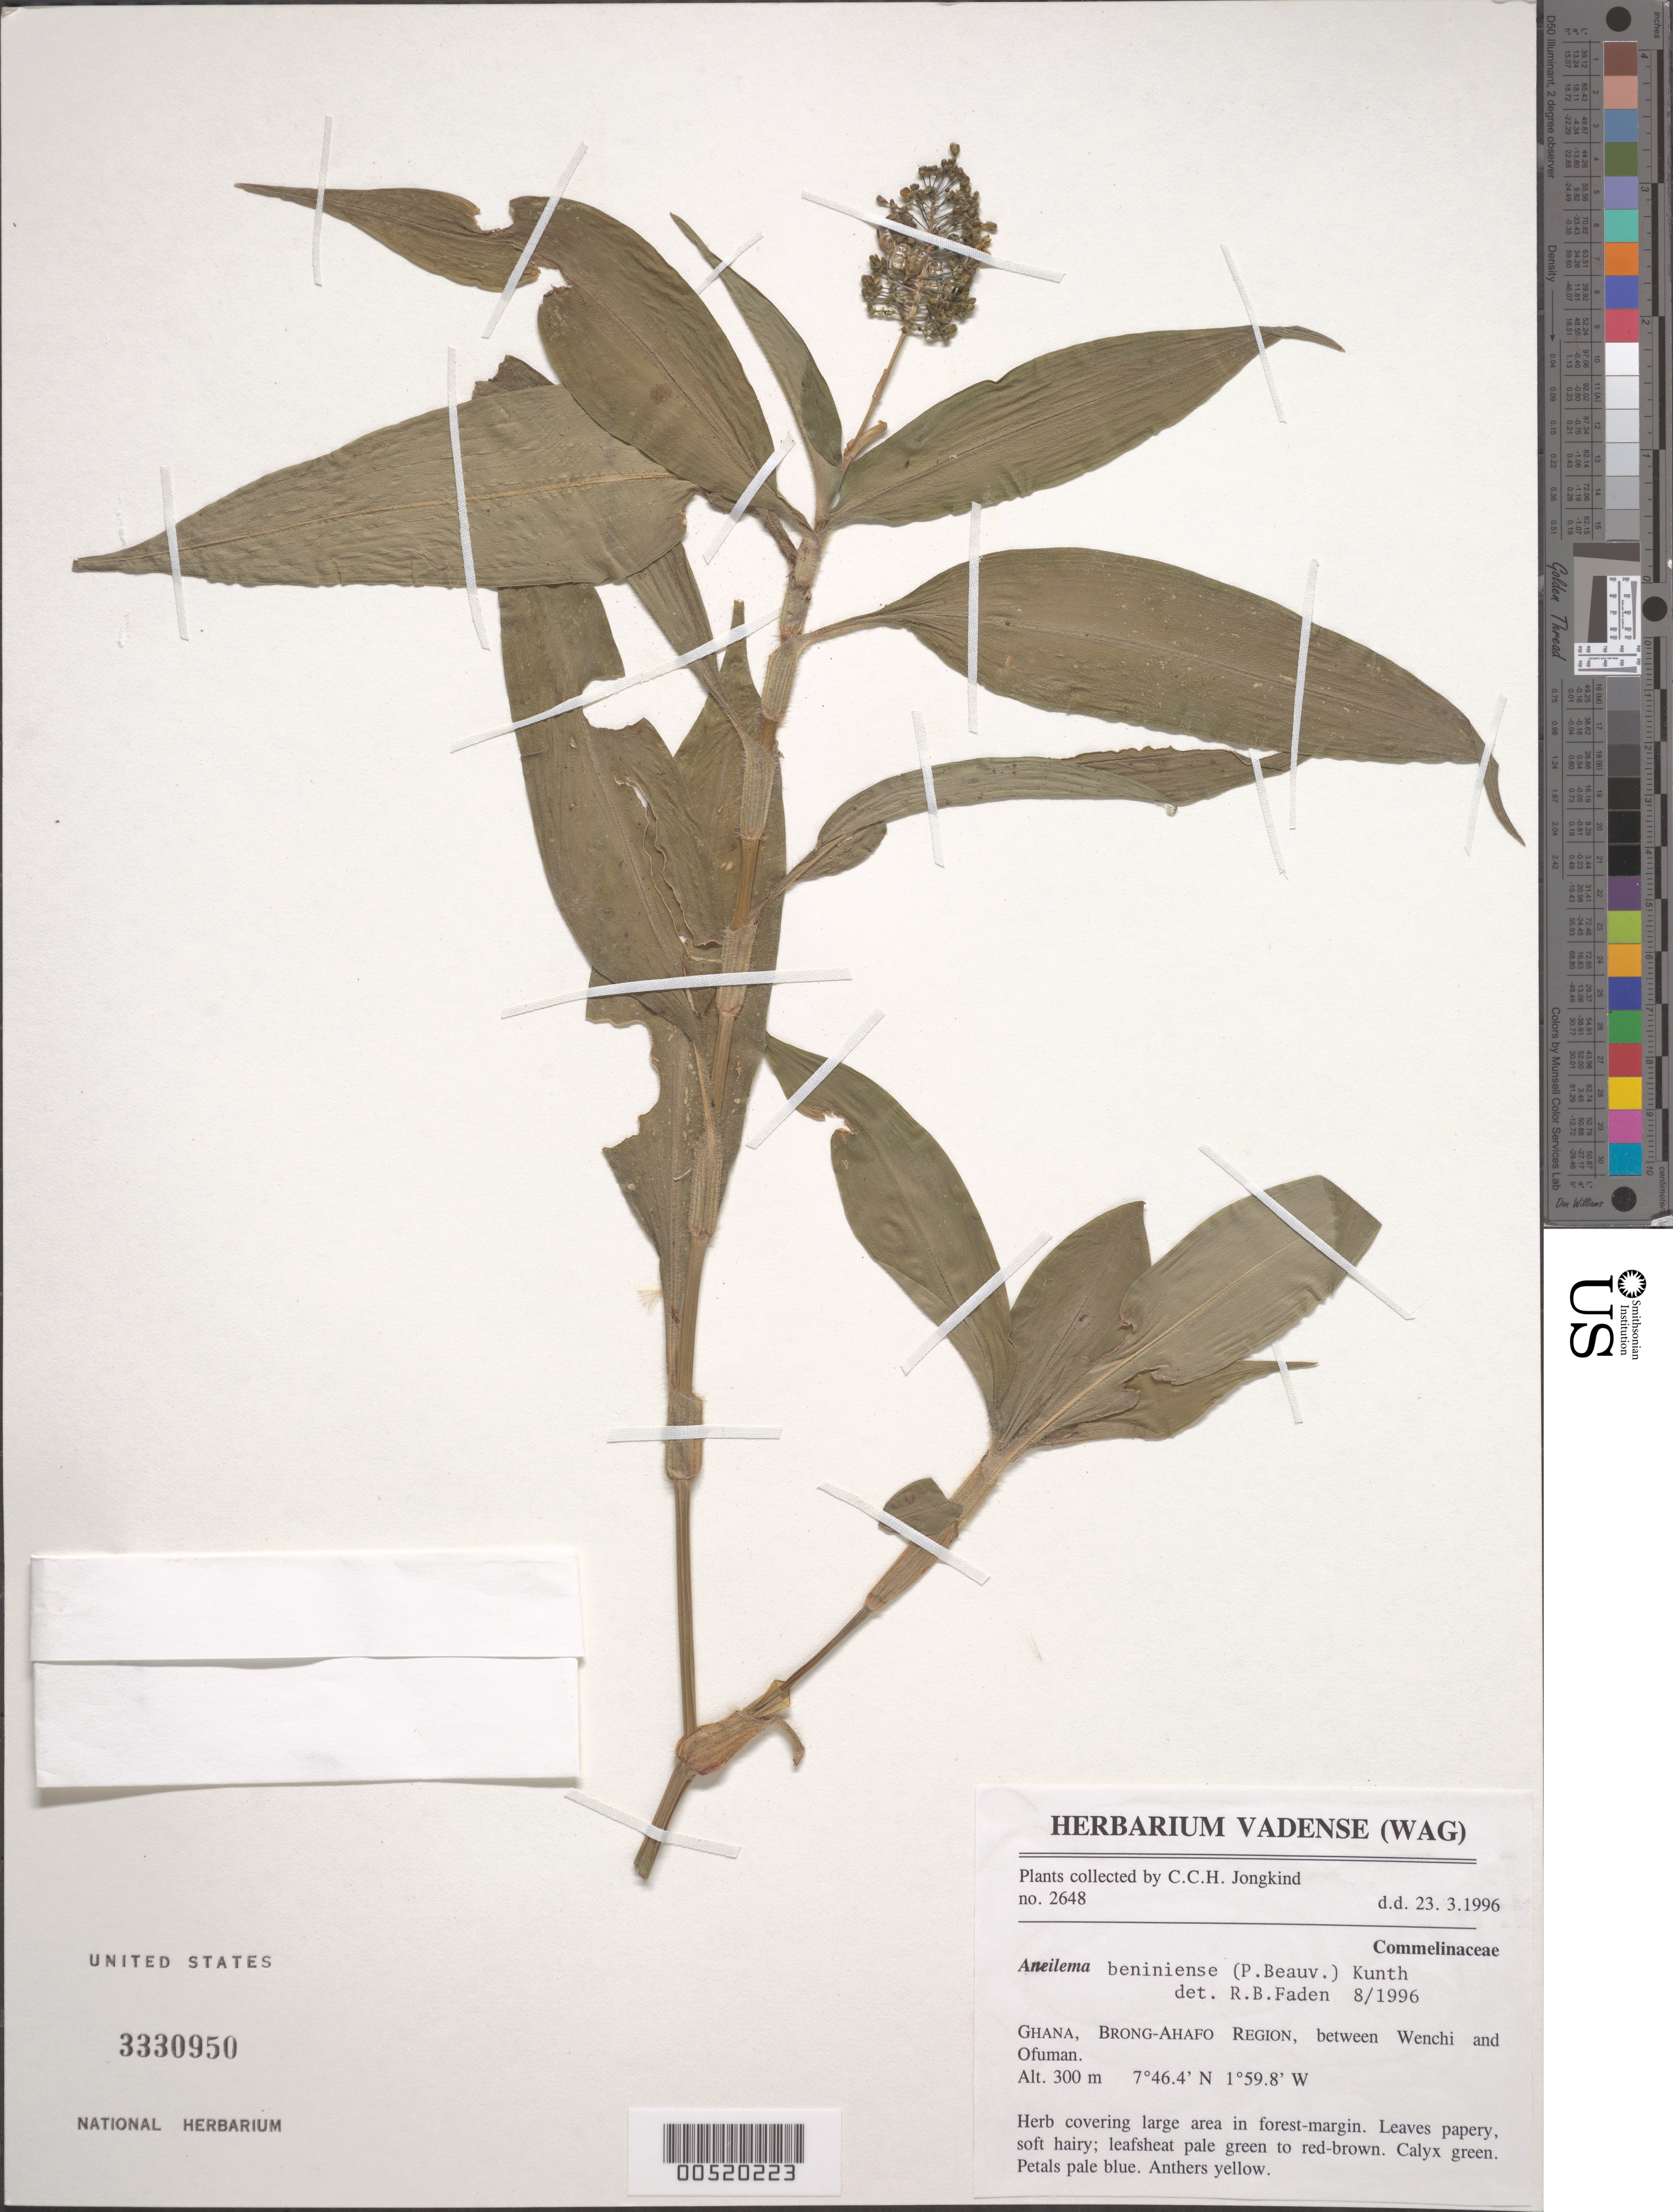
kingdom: Plantae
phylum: Tracheophyta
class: Liliopsida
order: Commelinales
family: Commelinaceae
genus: Aneilema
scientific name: Aneilema beniniense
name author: (P. Beauv.) Kunth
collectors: C. C. Jongkind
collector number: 2648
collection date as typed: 23 Mar 1996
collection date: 1996-03-23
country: Ghana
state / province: Brong-ahafo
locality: Between wenchi and ofuman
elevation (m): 300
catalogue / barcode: US 3330950